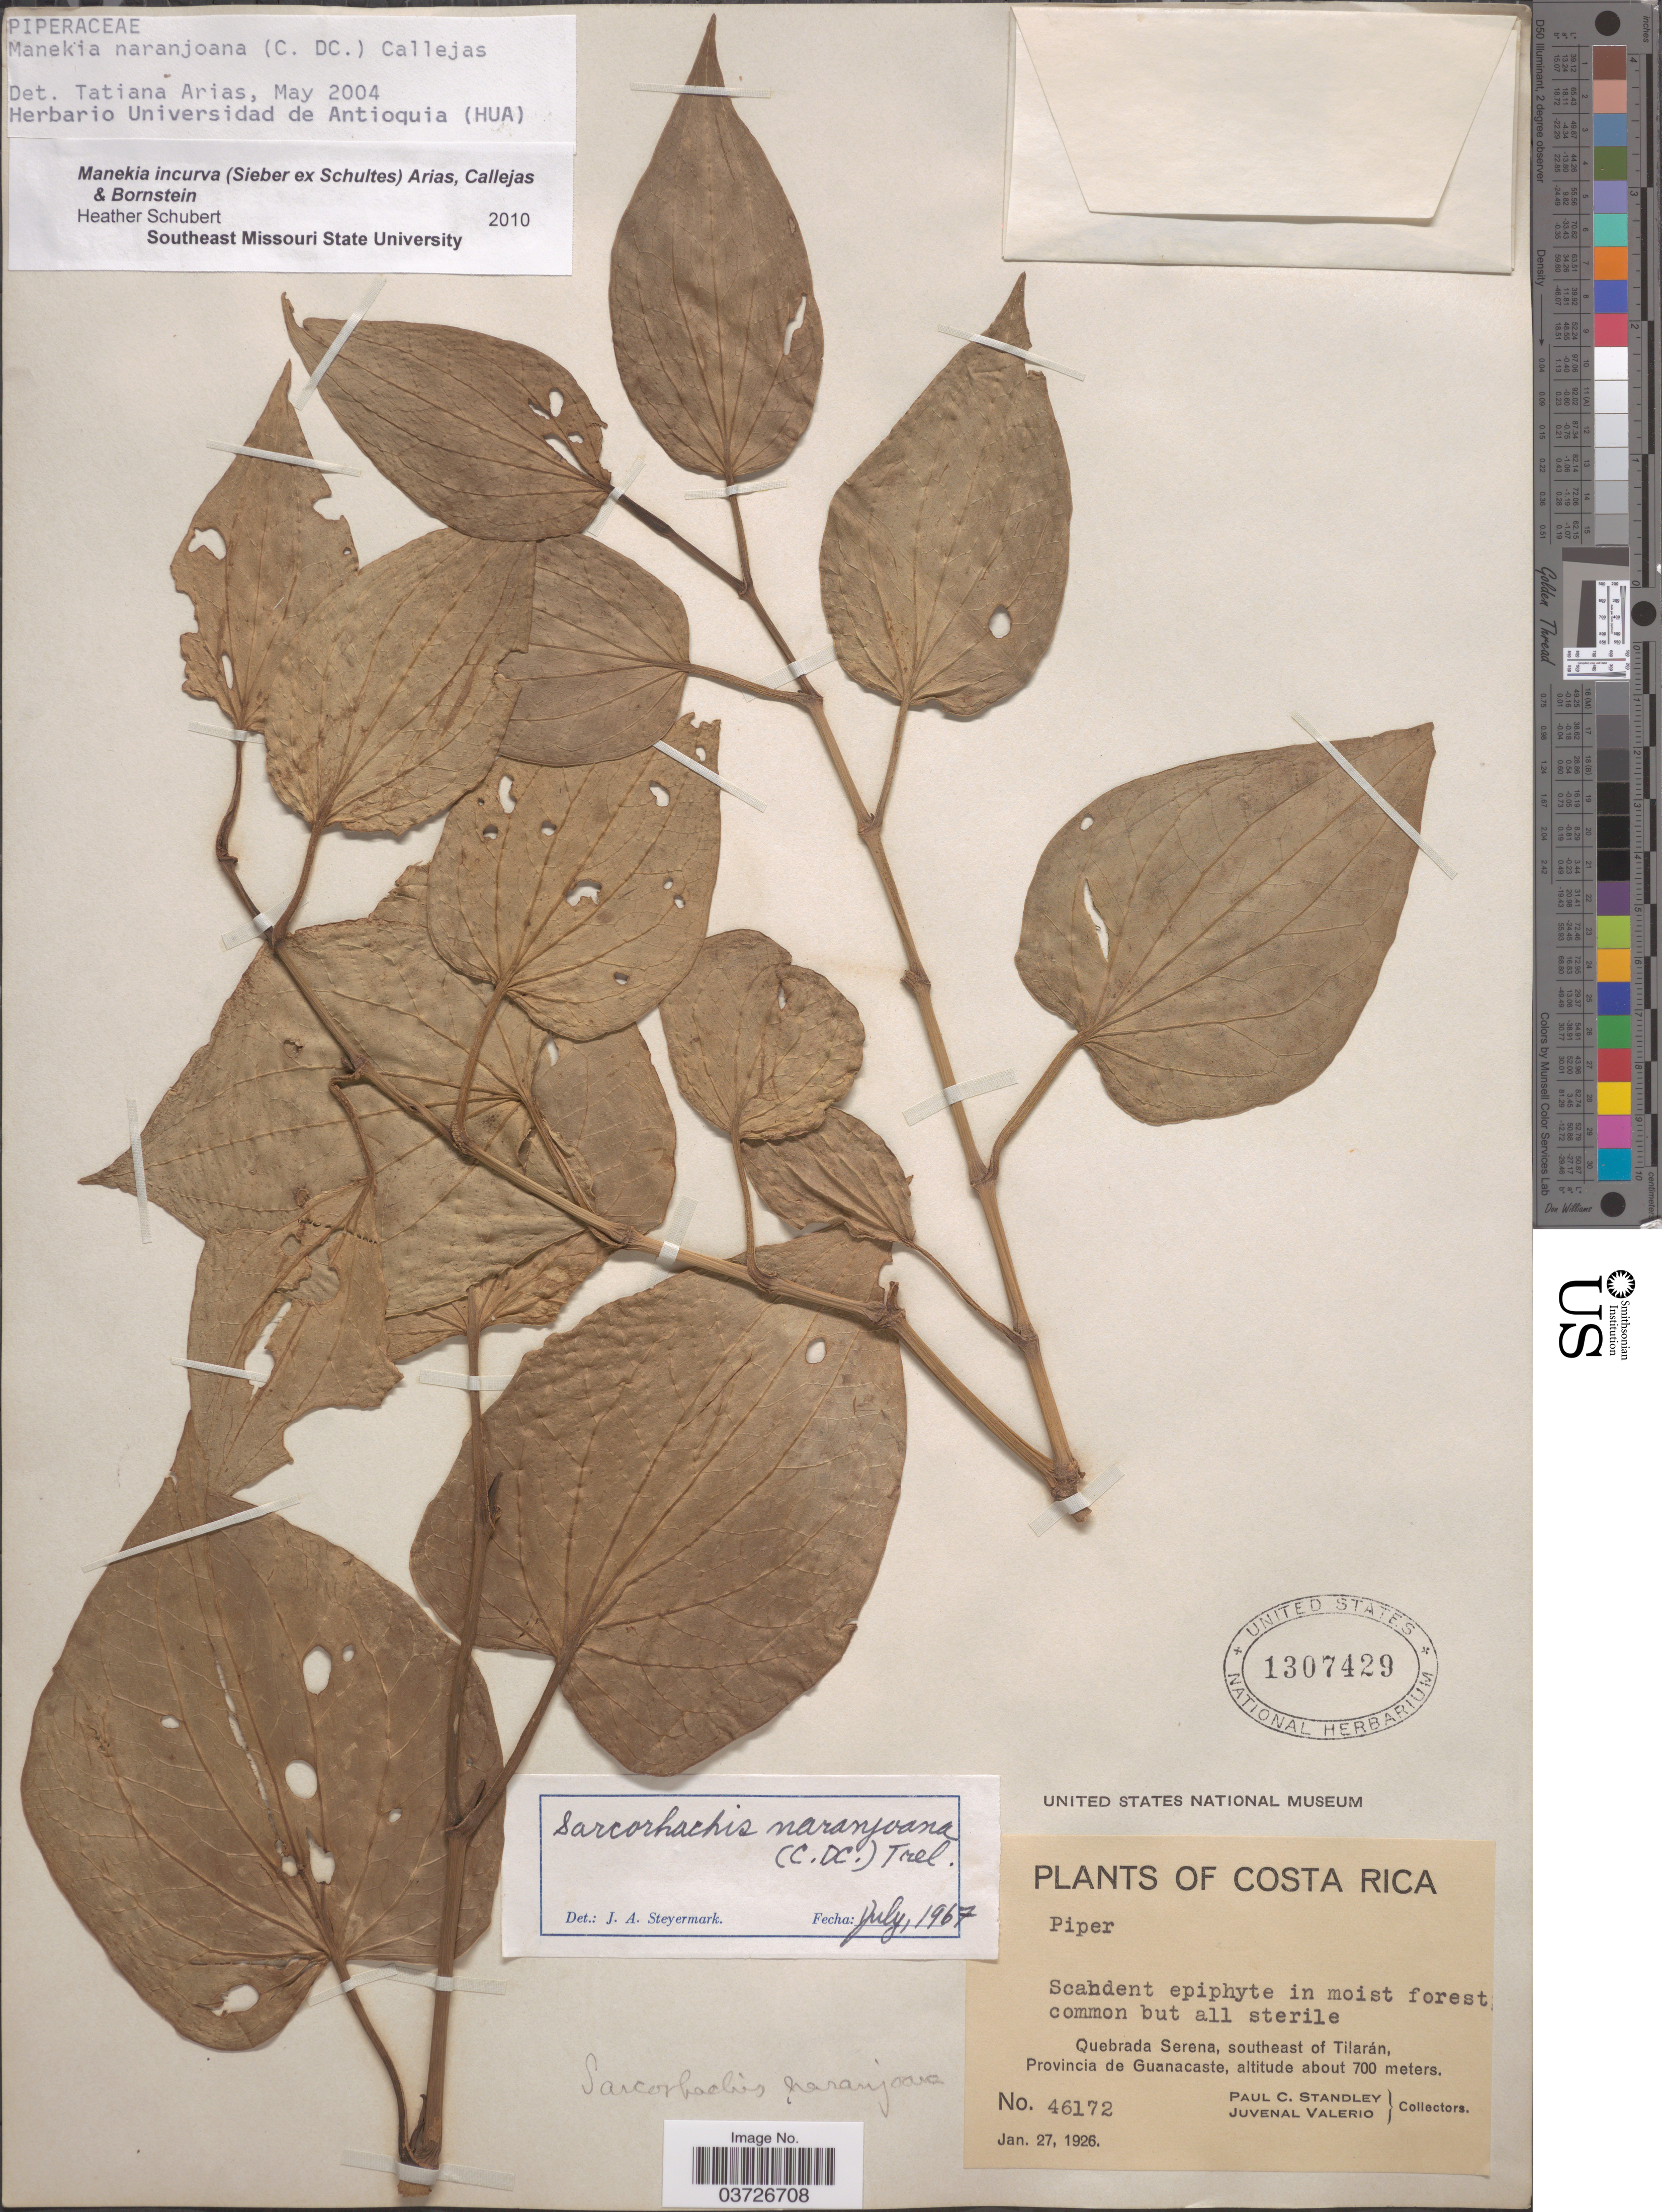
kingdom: Plantae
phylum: Tracheophyta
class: Magnoliopsida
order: Piperales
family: Piperaceae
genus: Manekia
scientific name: Manekia incurva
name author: (Sieber ex Schult.) T. Arias et al.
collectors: P. C. Standley & J. Valerio R.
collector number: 46172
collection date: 1926-01-27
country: Costa Rica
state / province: Guanacaste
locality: Quebrada Serena, southeast of Tilarán.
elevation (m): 700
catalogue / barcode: US 1307429